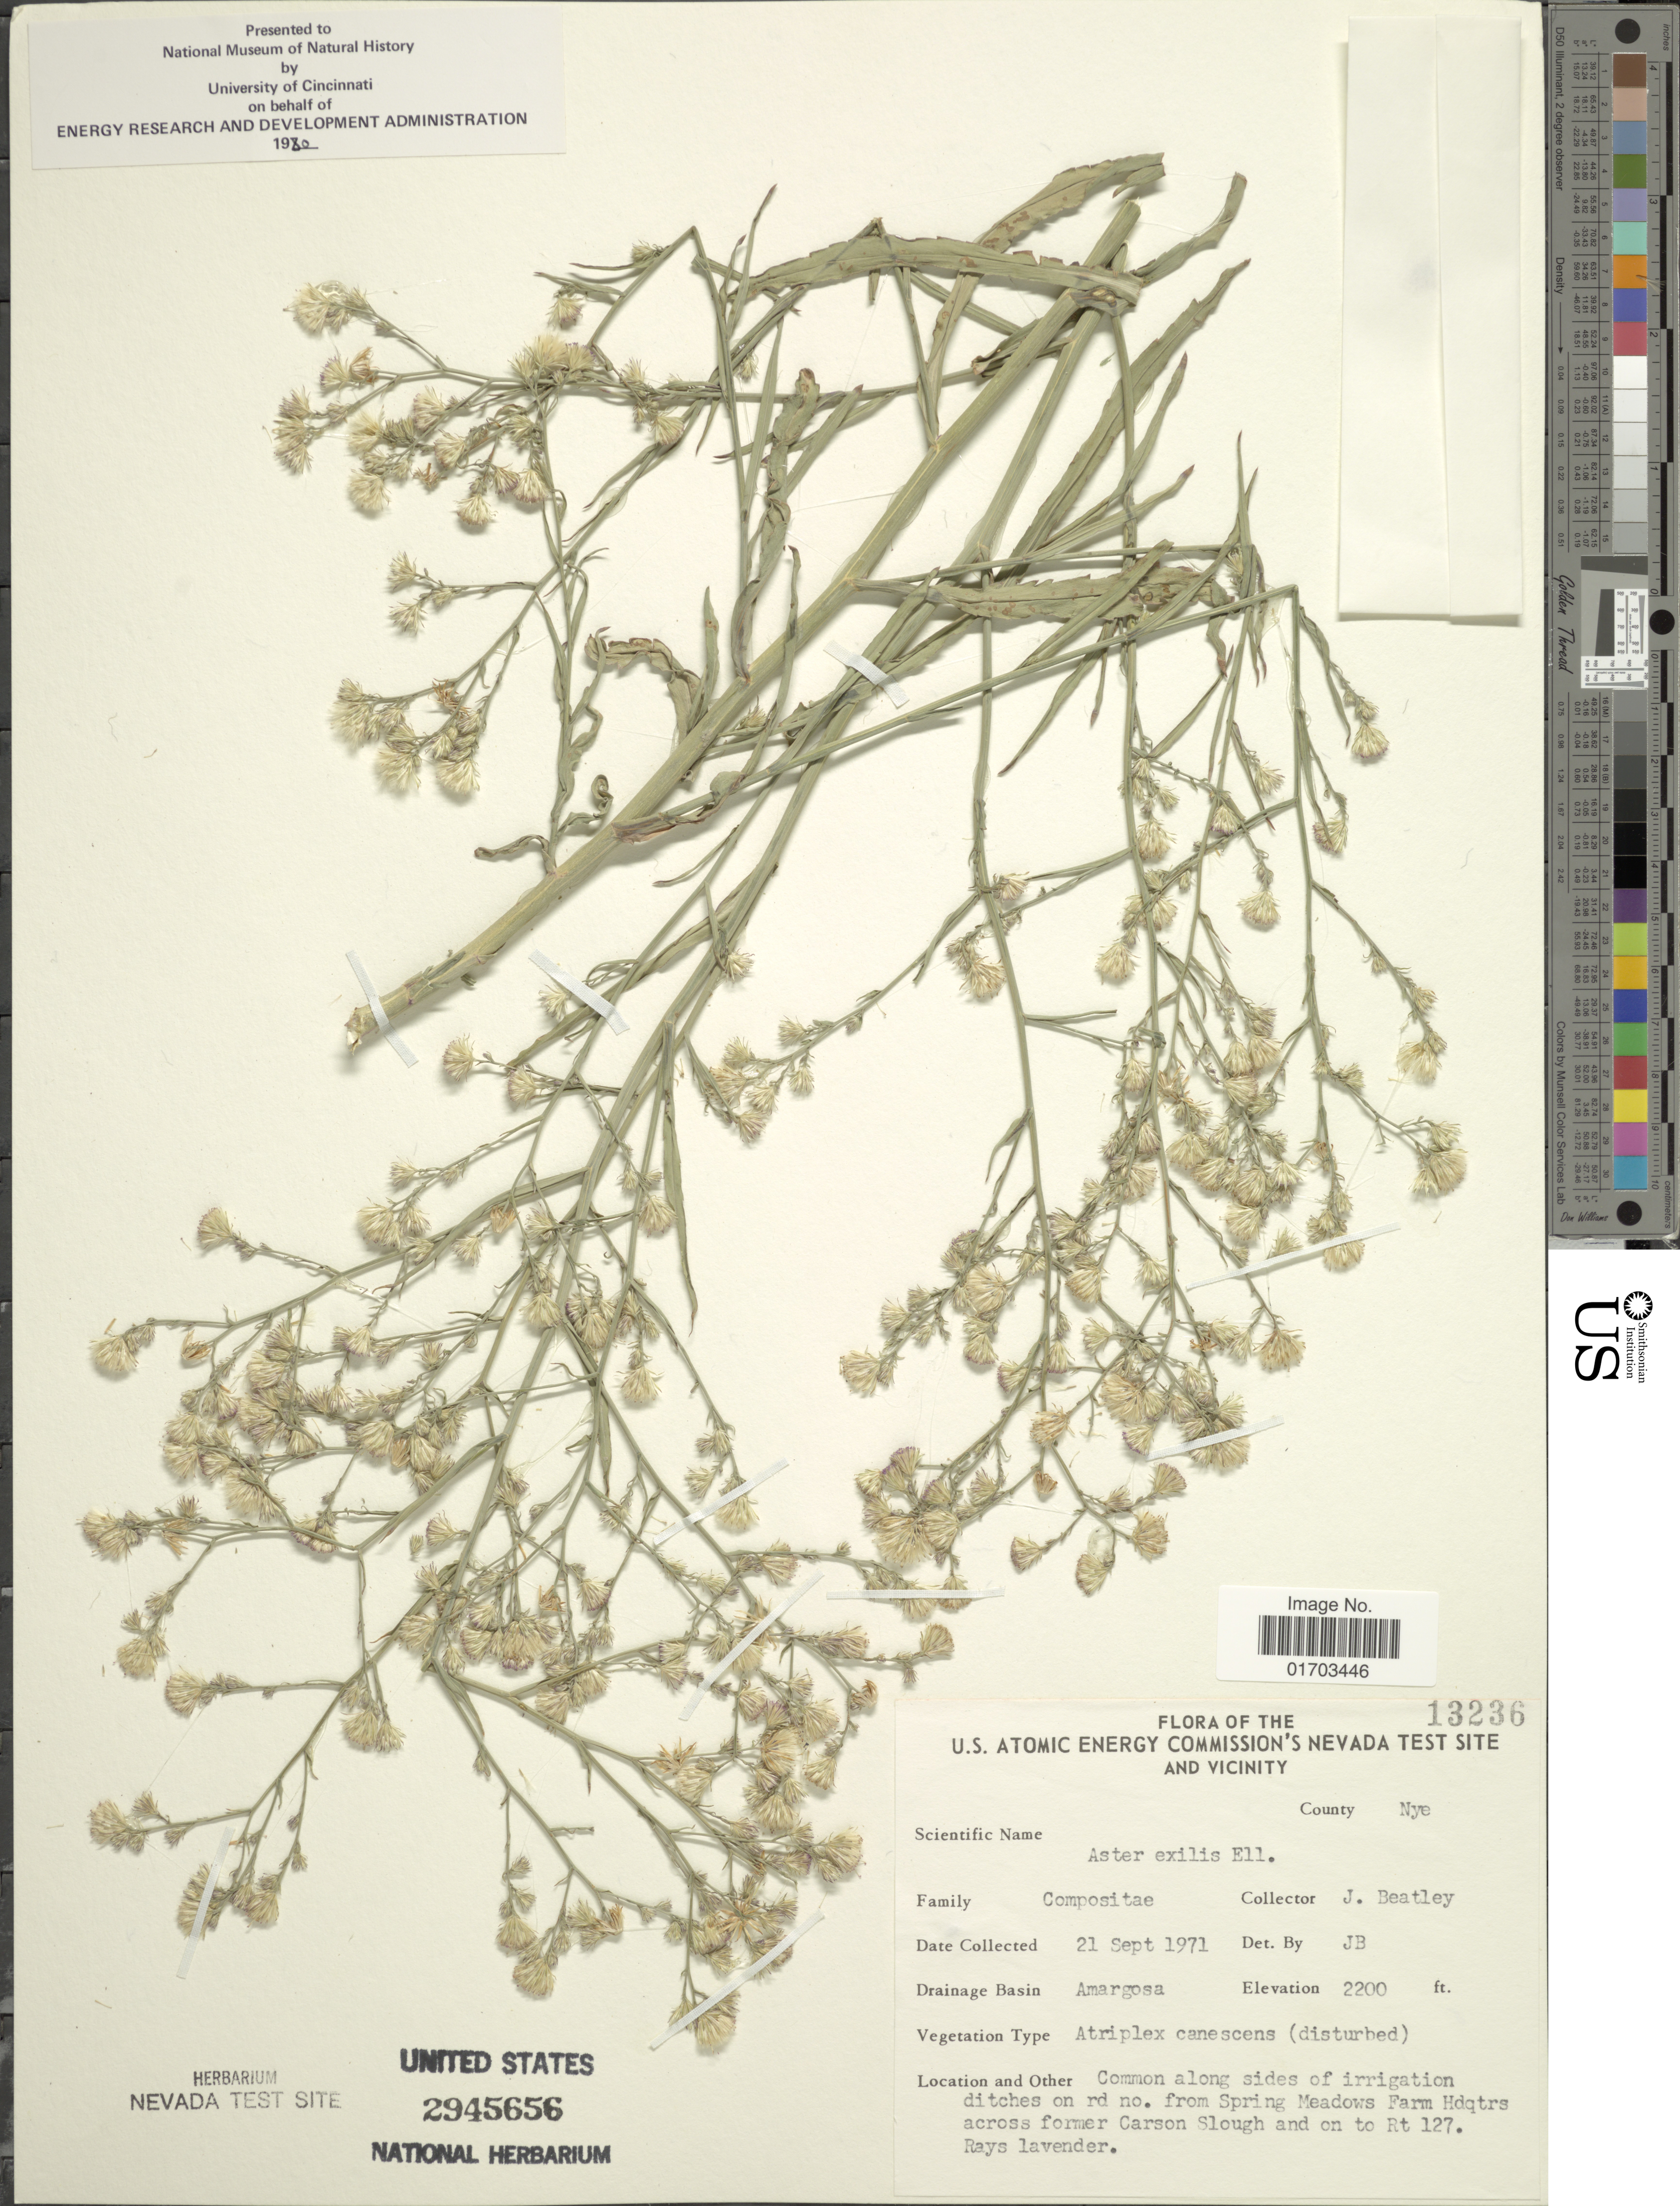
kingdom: Plantae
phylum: Tracheophyta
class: Magnoliopsida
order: Asterales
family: Asteraceae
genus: Symphyotrichum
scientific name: Symphyotrichum subulatum var. ligulatum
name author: (Shinners) S.D. Sundb.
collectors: J. C. Beatley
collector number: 13236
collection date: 1971-09-21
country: United States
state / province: Nevada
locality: Test site and vicinity, County Nye, Drainage basin Amargosa, common along roadsides of irrigation ditches on rd no. from Spring Meadows Farm Hqtrs across former Carson Slough and on to Rt 127.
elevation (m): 671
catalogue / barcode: US 2945656